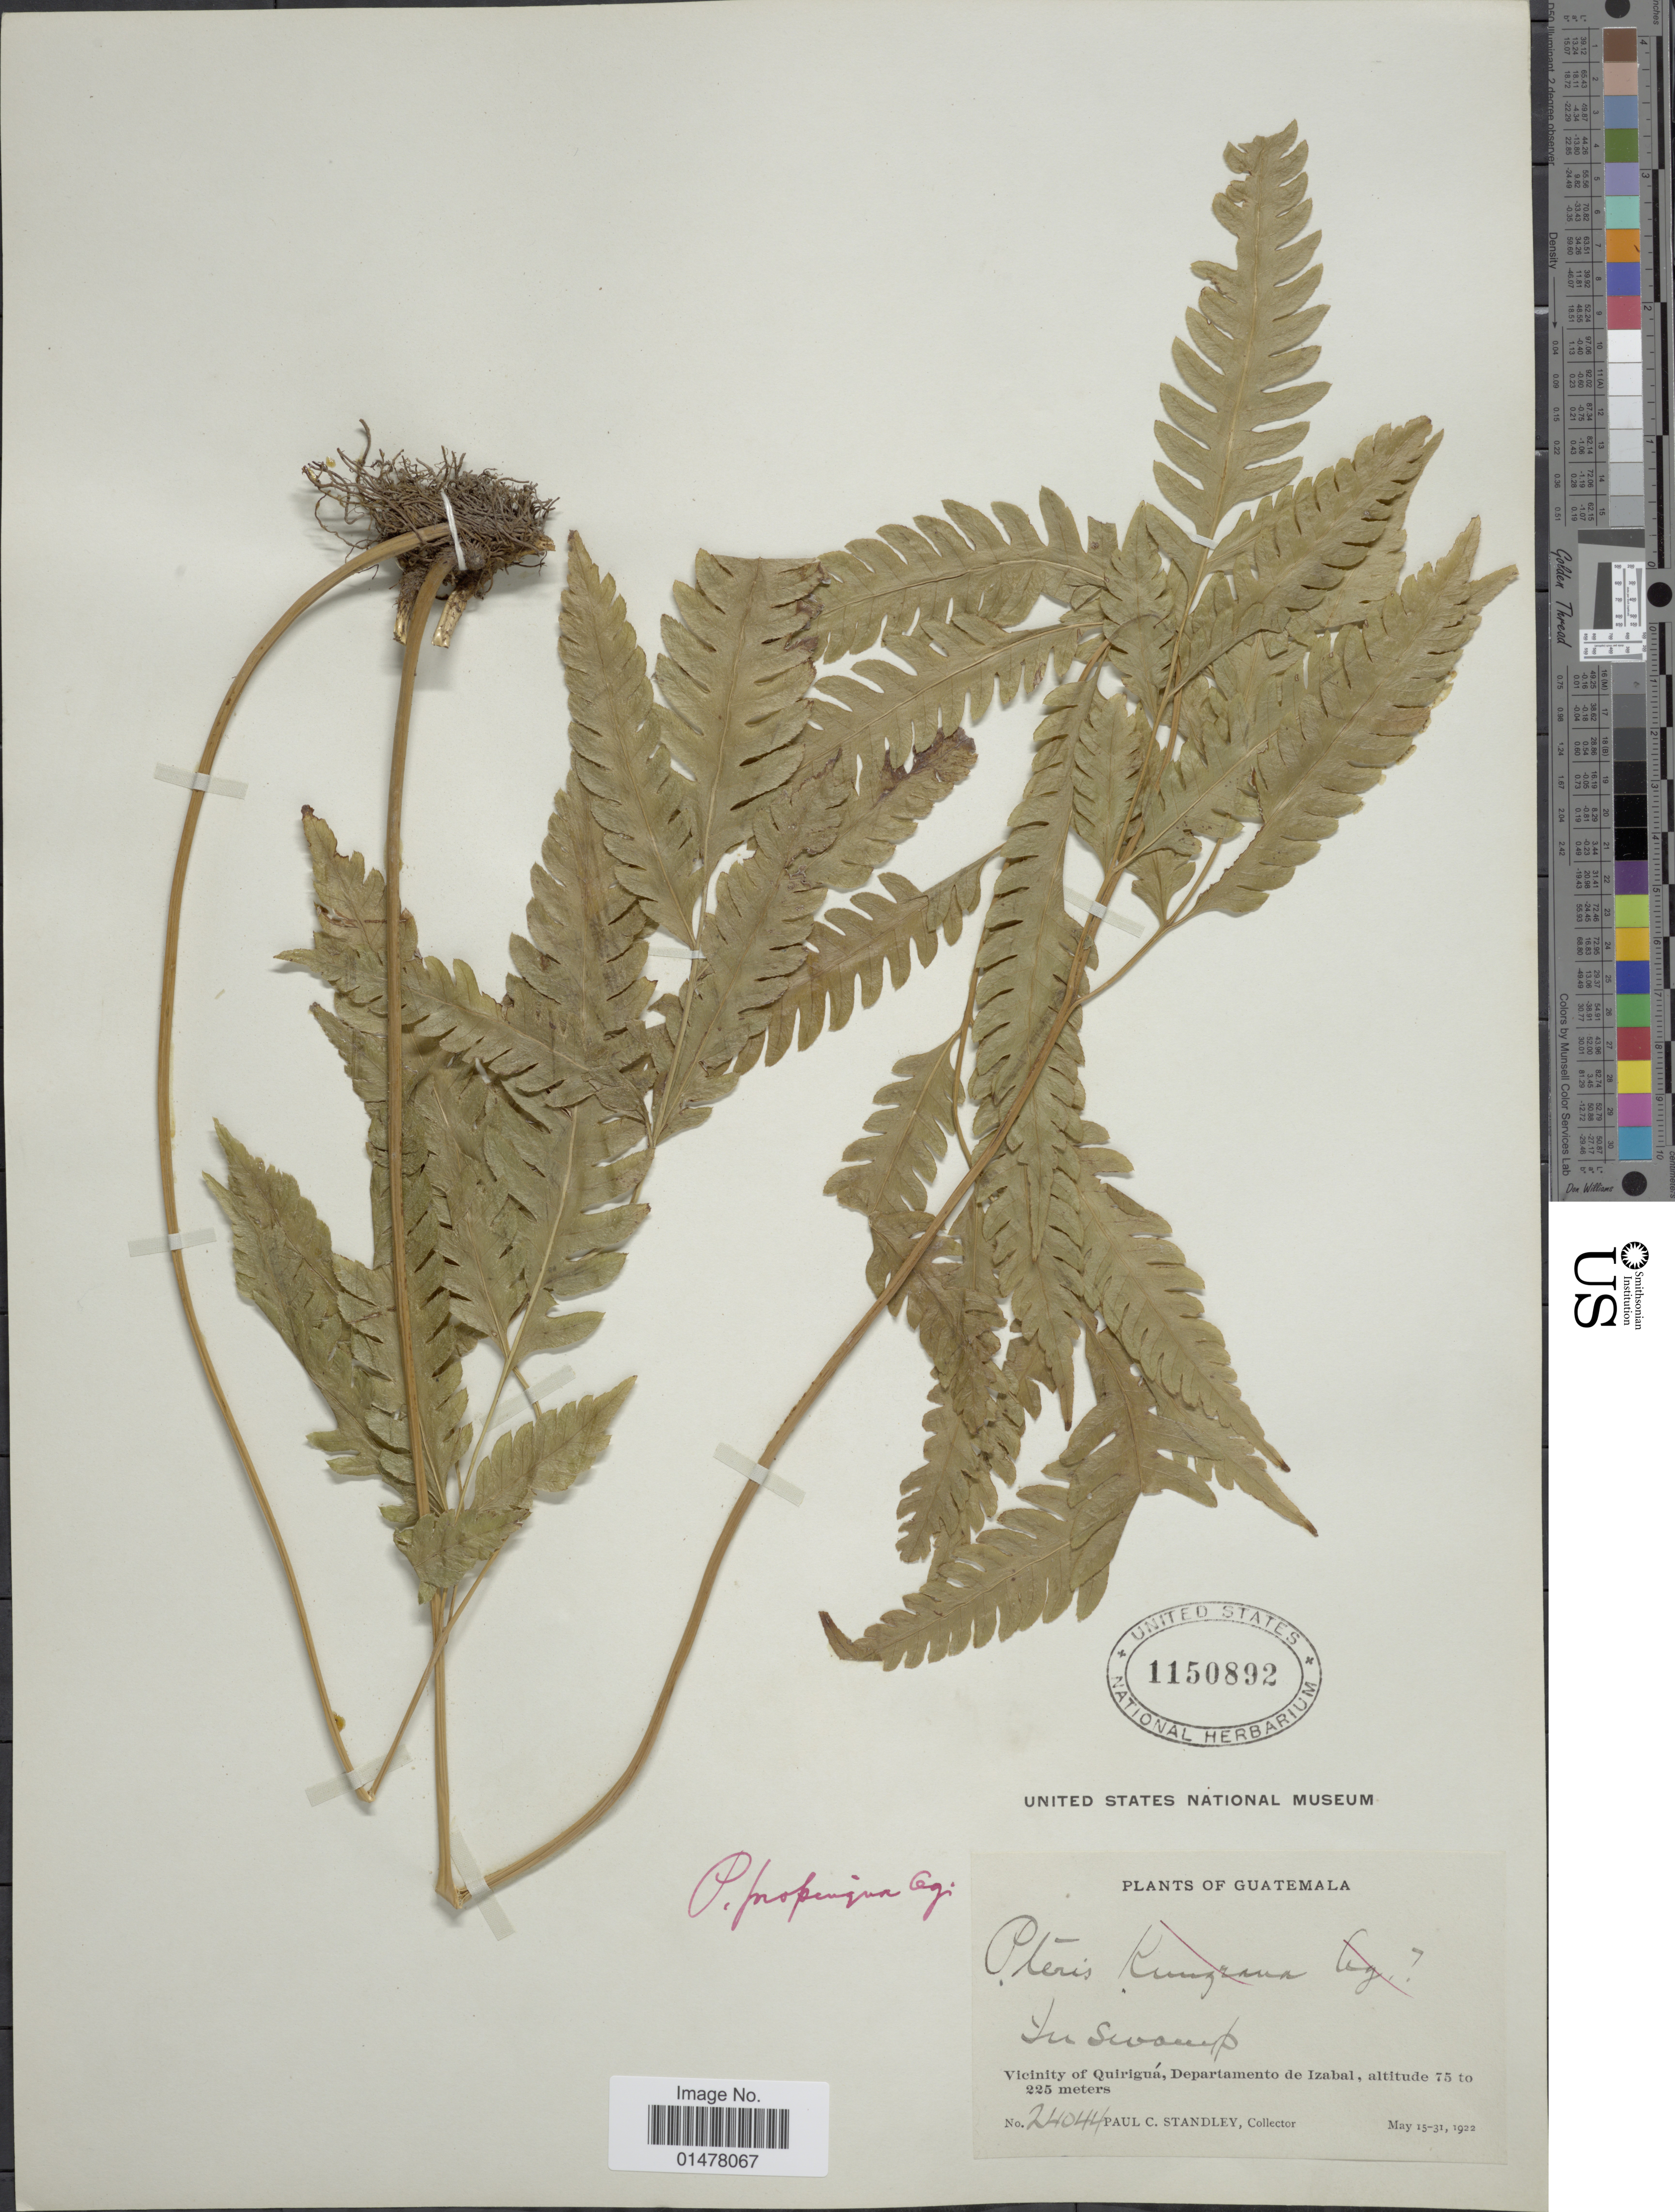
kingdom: Plantae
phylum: Tracheophyta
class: Polypodiopsida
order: Polypodiales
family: Pteridaceae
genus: Pteris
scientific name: Pteris propinqua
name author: J. Agardh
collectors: P. C. Standley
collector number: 24044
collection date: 1922-05-13/1922-05-31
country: Guatemala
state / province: Izabal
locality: Plants of Guatemala, Vicinity of Quirigua, departamento de Izabal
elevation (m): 75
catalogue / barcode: US 1150892